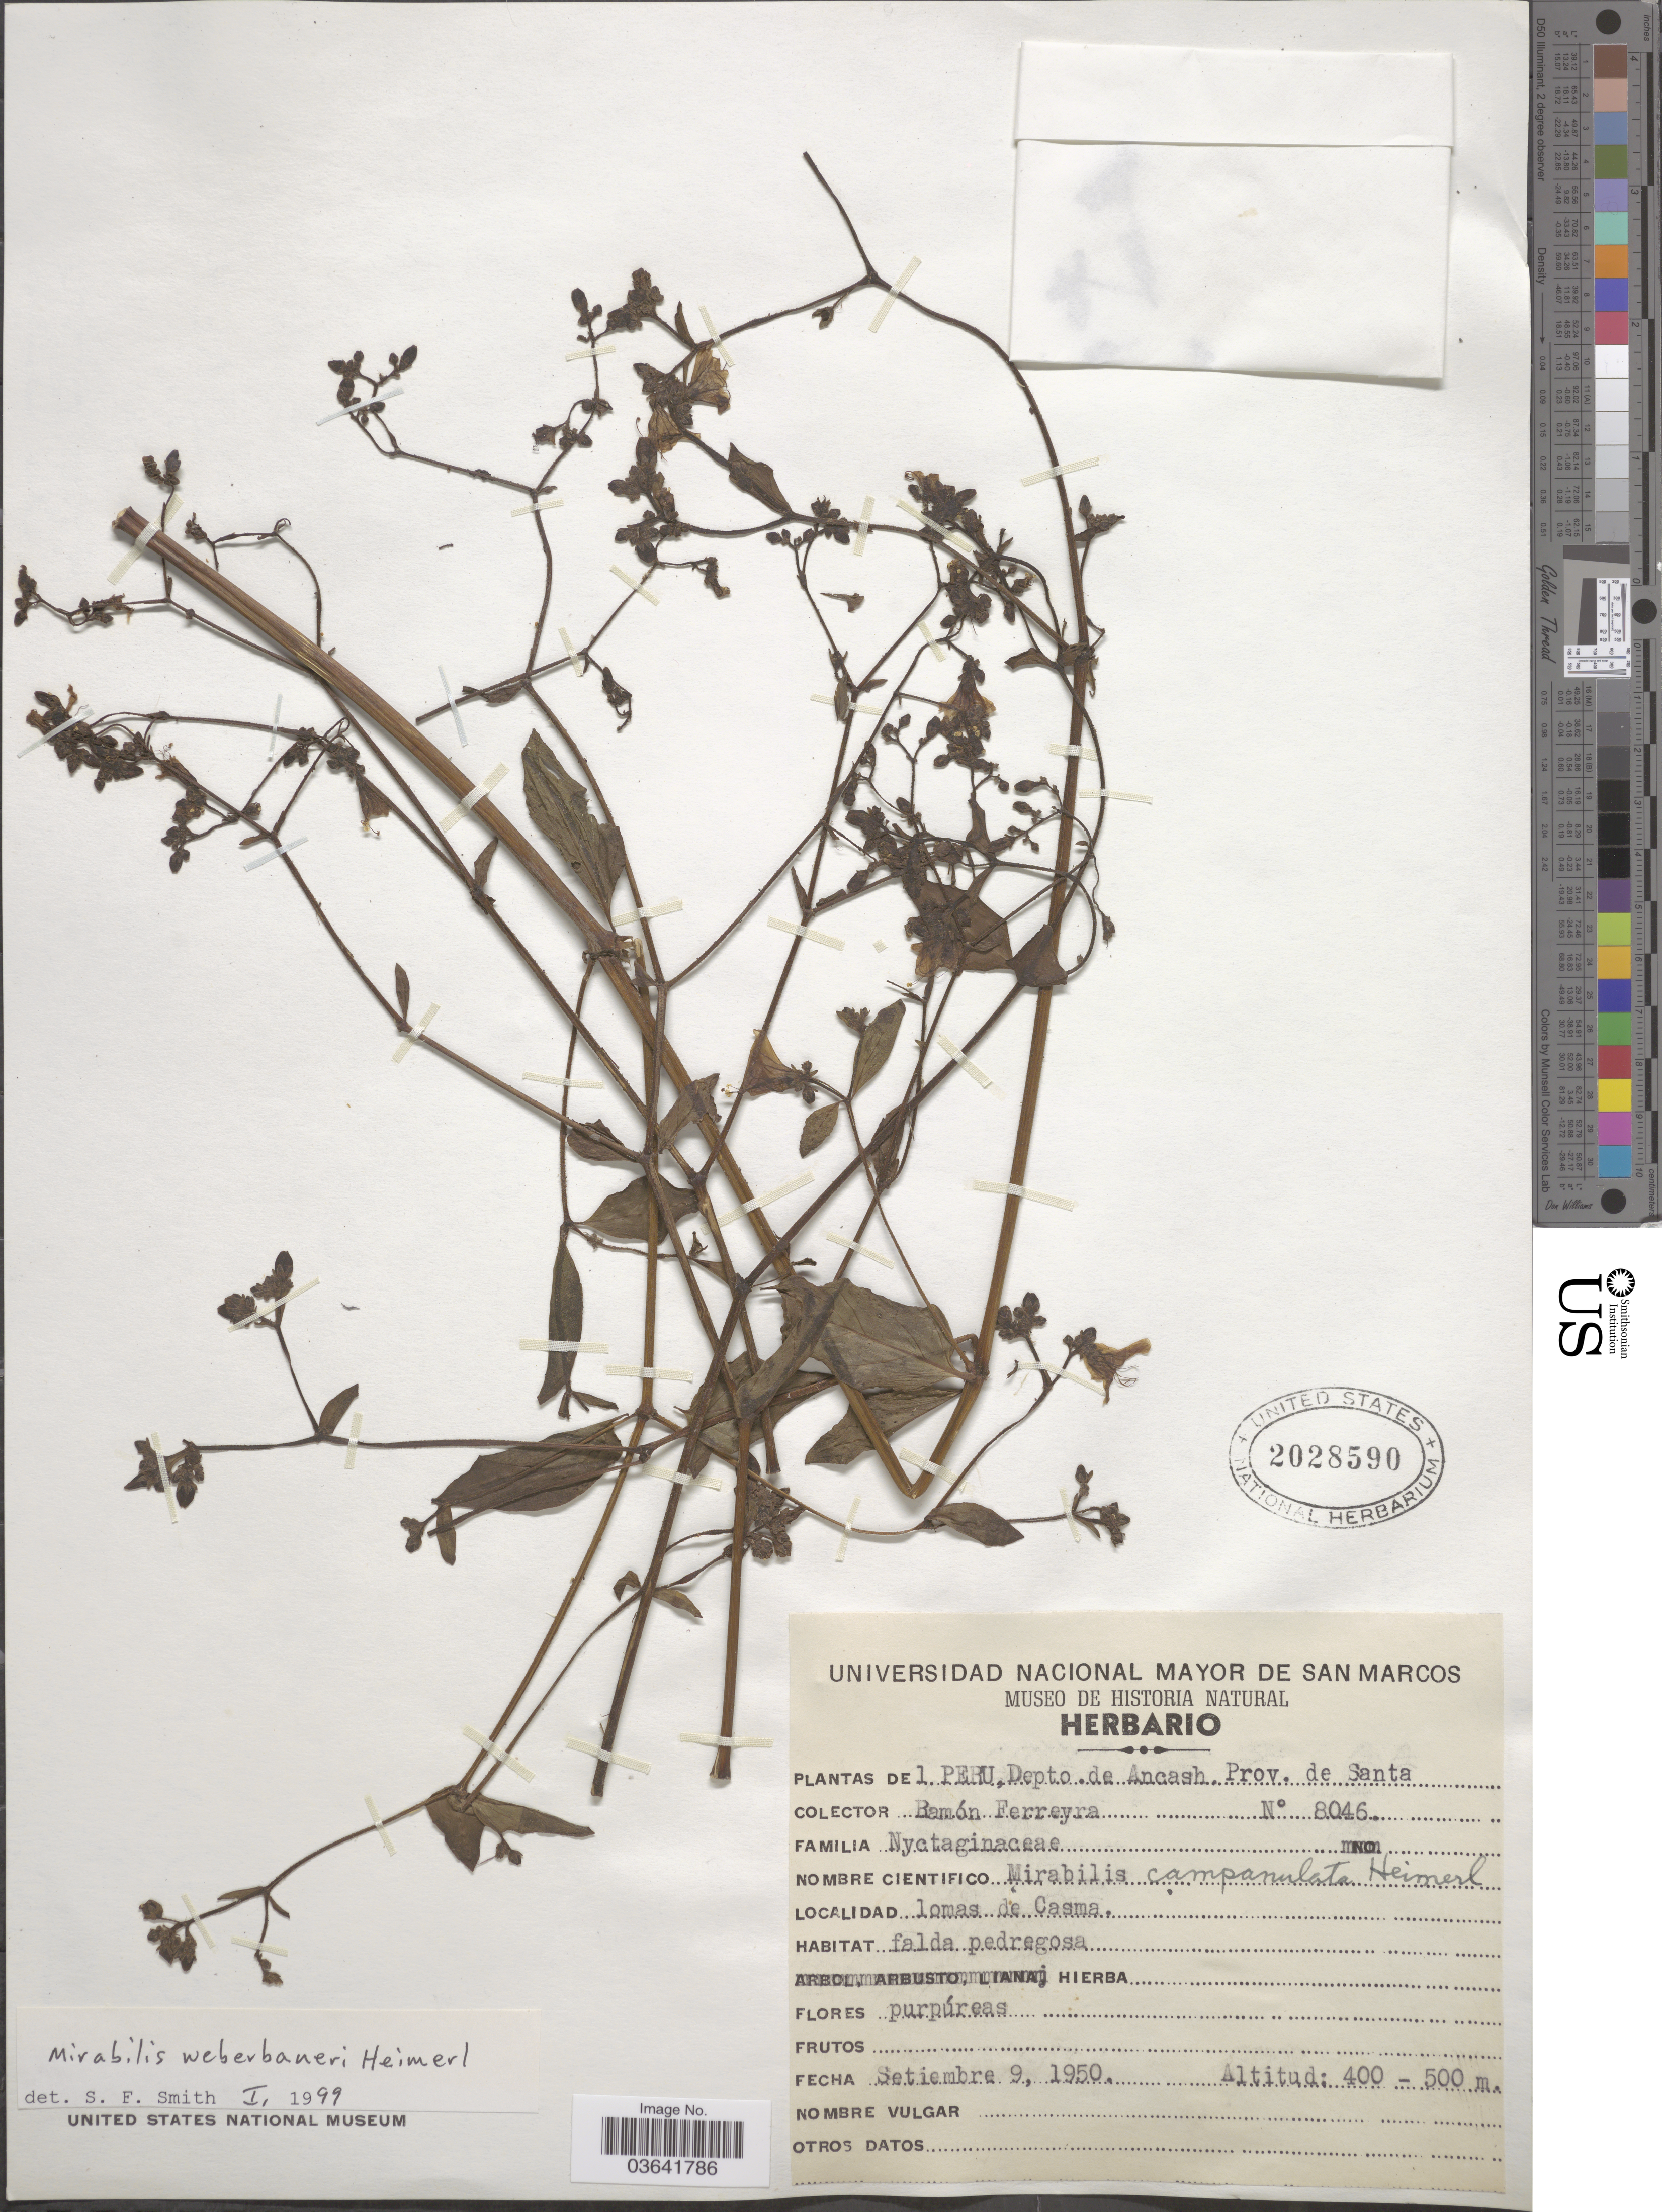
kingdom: Plantae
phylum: Tracheophyta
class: Magnoliopsida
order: Caryophyllales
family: Nyctaginaceae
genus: Mirabilis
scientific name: Mirabilis weberbaueri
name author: Heimerl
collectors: R. A. Ferreyra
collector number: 8046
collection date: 1950-09-09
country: Peru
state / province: Ancash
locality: Depto. de Ancash, Prov. de Santa. Lomas de Casma.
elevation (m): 400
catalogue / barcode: US 2028590